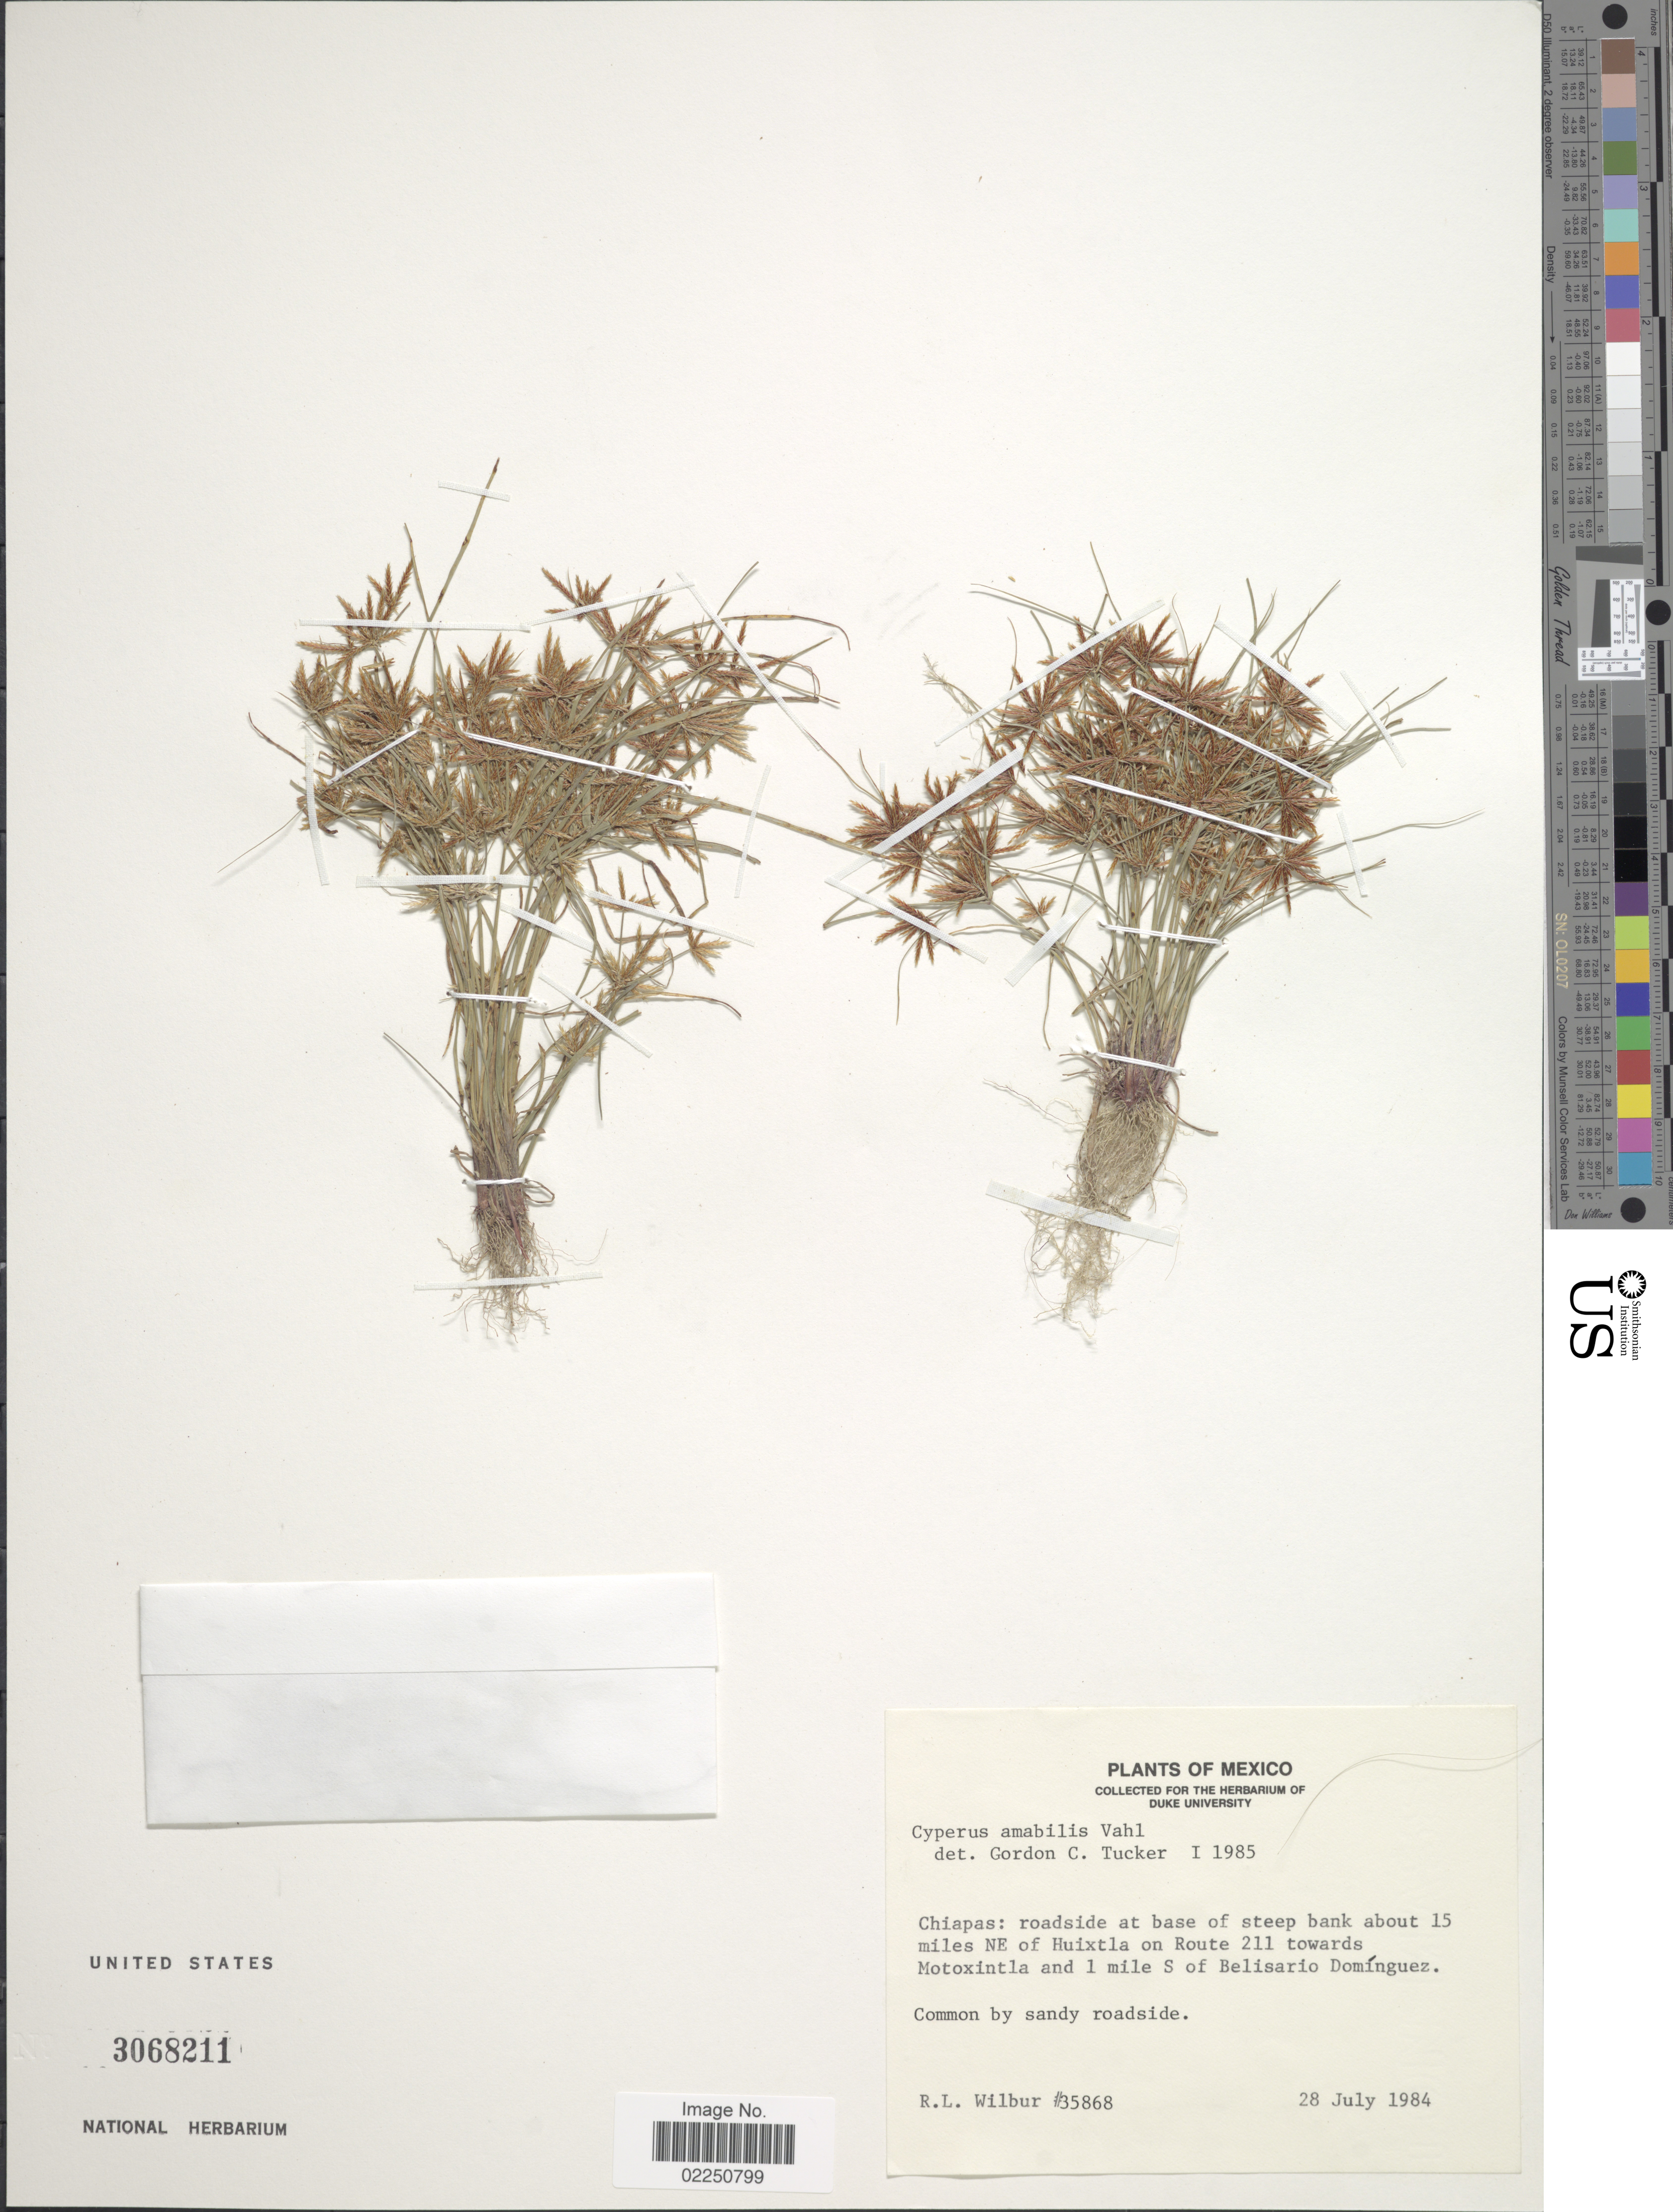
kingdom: Plantae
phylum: Tracheophyta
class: Liliopsida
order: Poales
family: Cyperaceae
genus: Cyperus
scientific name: Cyperus amabilis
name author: Vahl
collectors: R. L. Wilbur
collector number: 35868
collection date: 1984-07-28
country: Mexico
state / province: Chiapas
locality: Roadside at base of steep bank about 15 miles NE of Huixtla on Route 211 towards Motoxintla and 1 mile S of Belisario Domiguez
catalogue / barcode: US 3068211